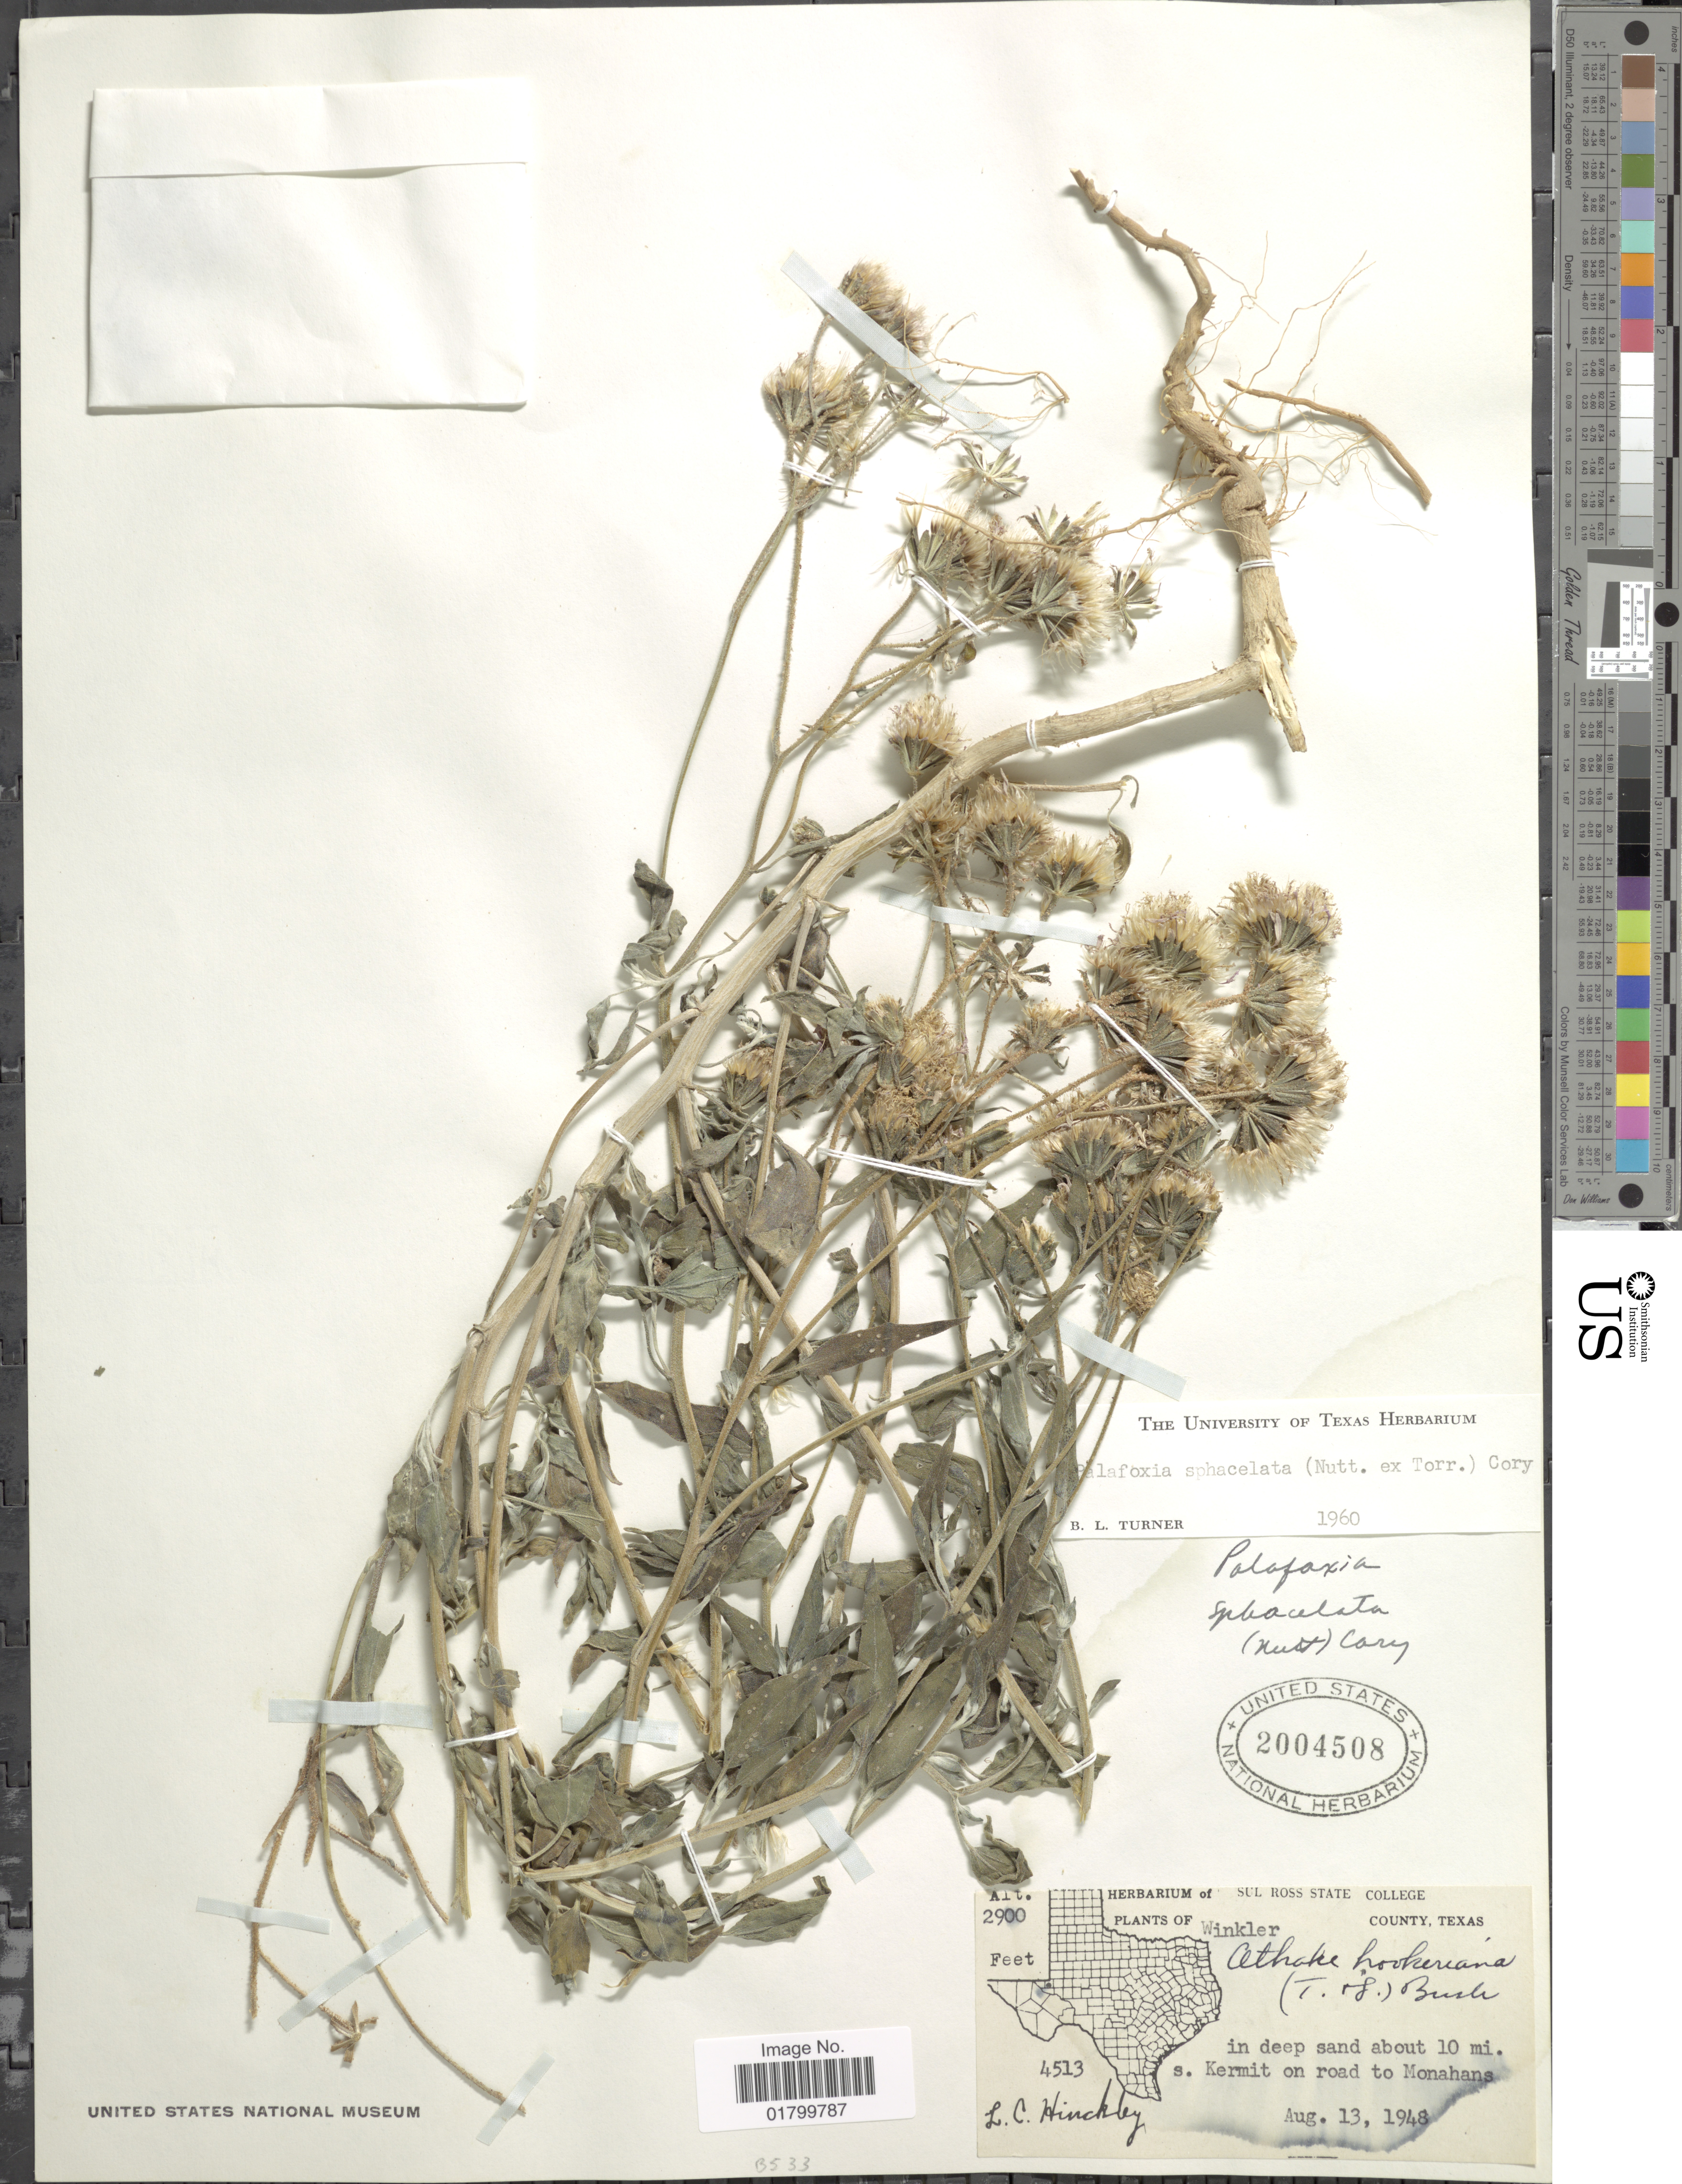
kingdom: Plantae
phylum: Tracheophyta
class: Magnoliopsida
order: Asterales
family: Asteraceae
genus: Palafoxia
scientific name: Palafoxia sphacelata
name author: (Nutt. ex Torr.) Cory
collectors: L. Hinckley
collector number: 4513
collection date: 1948-08-13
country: United States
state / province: Texas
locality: Winkler County, Texas, in deep san about 10 mi. s. Kermit on road to Monahans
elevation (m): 884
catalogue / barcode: US 2004508